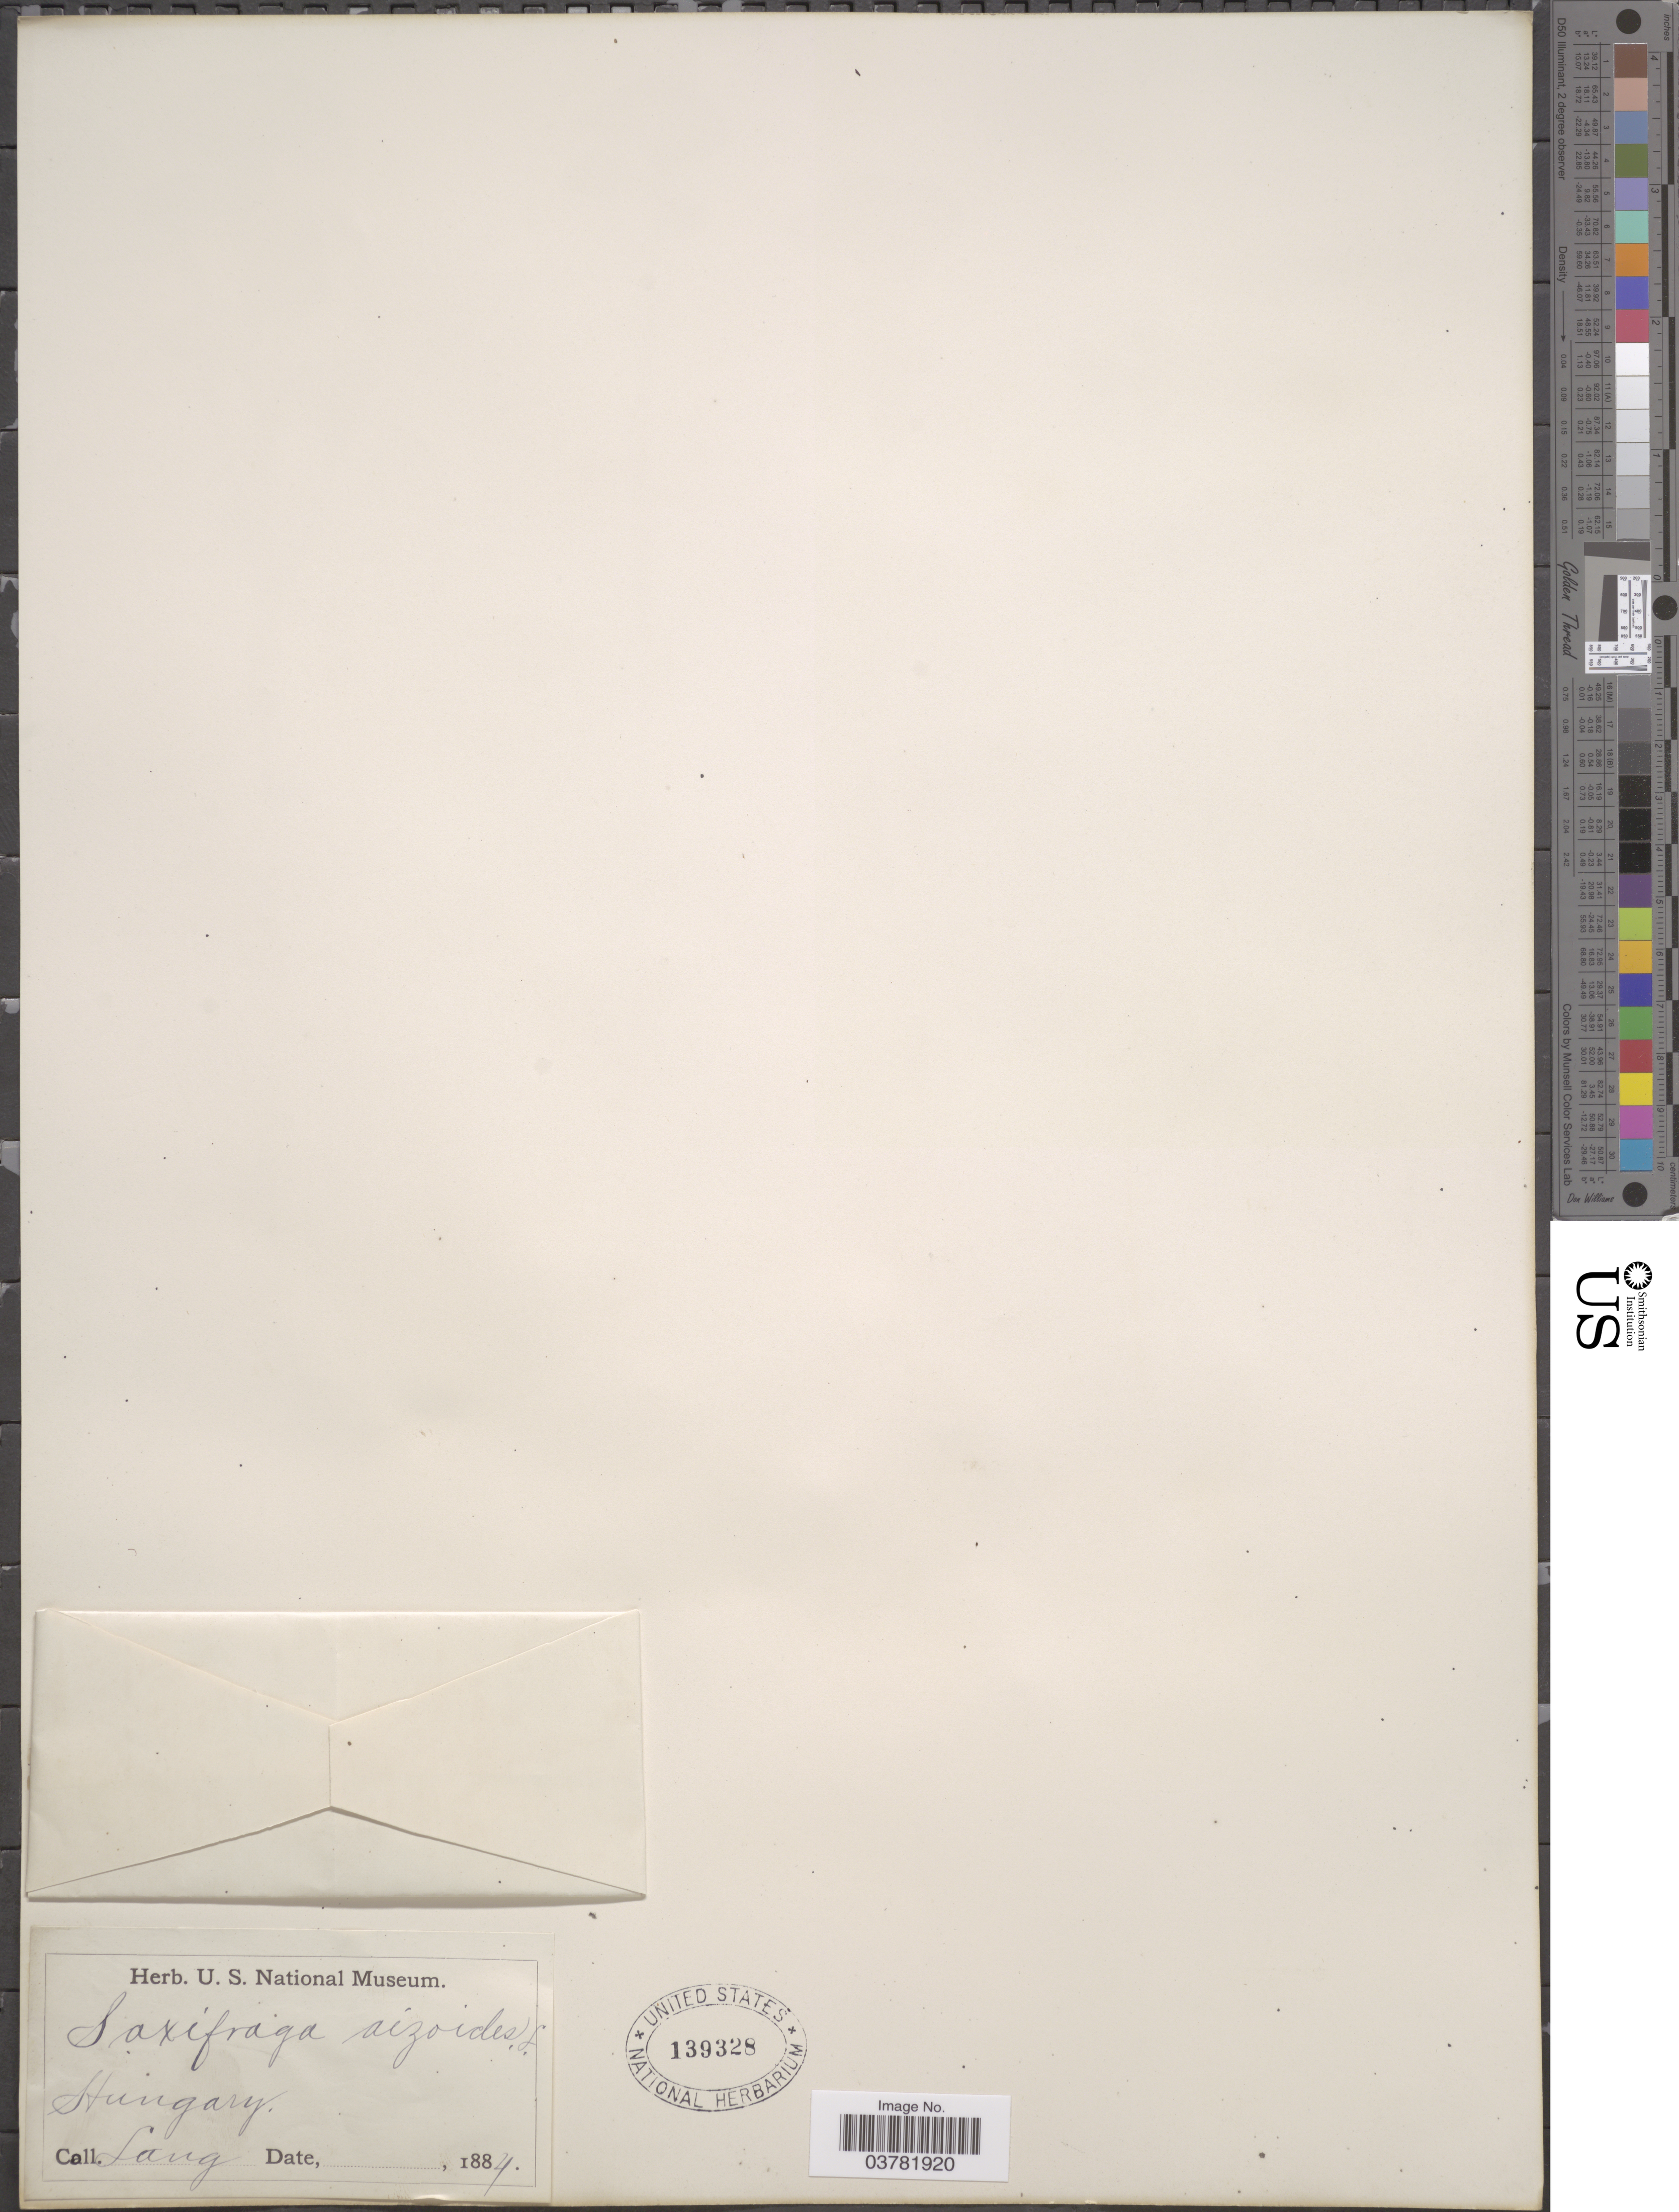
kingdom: Plantae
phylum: Tracheophyta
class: Magnoliopsida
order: Saxifragales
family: Saxifragaceae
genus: Saxifraga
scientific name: Saxifraga aizoides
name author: L.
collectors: -- Lang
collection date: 1884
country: Hungary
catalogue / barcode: US 139328